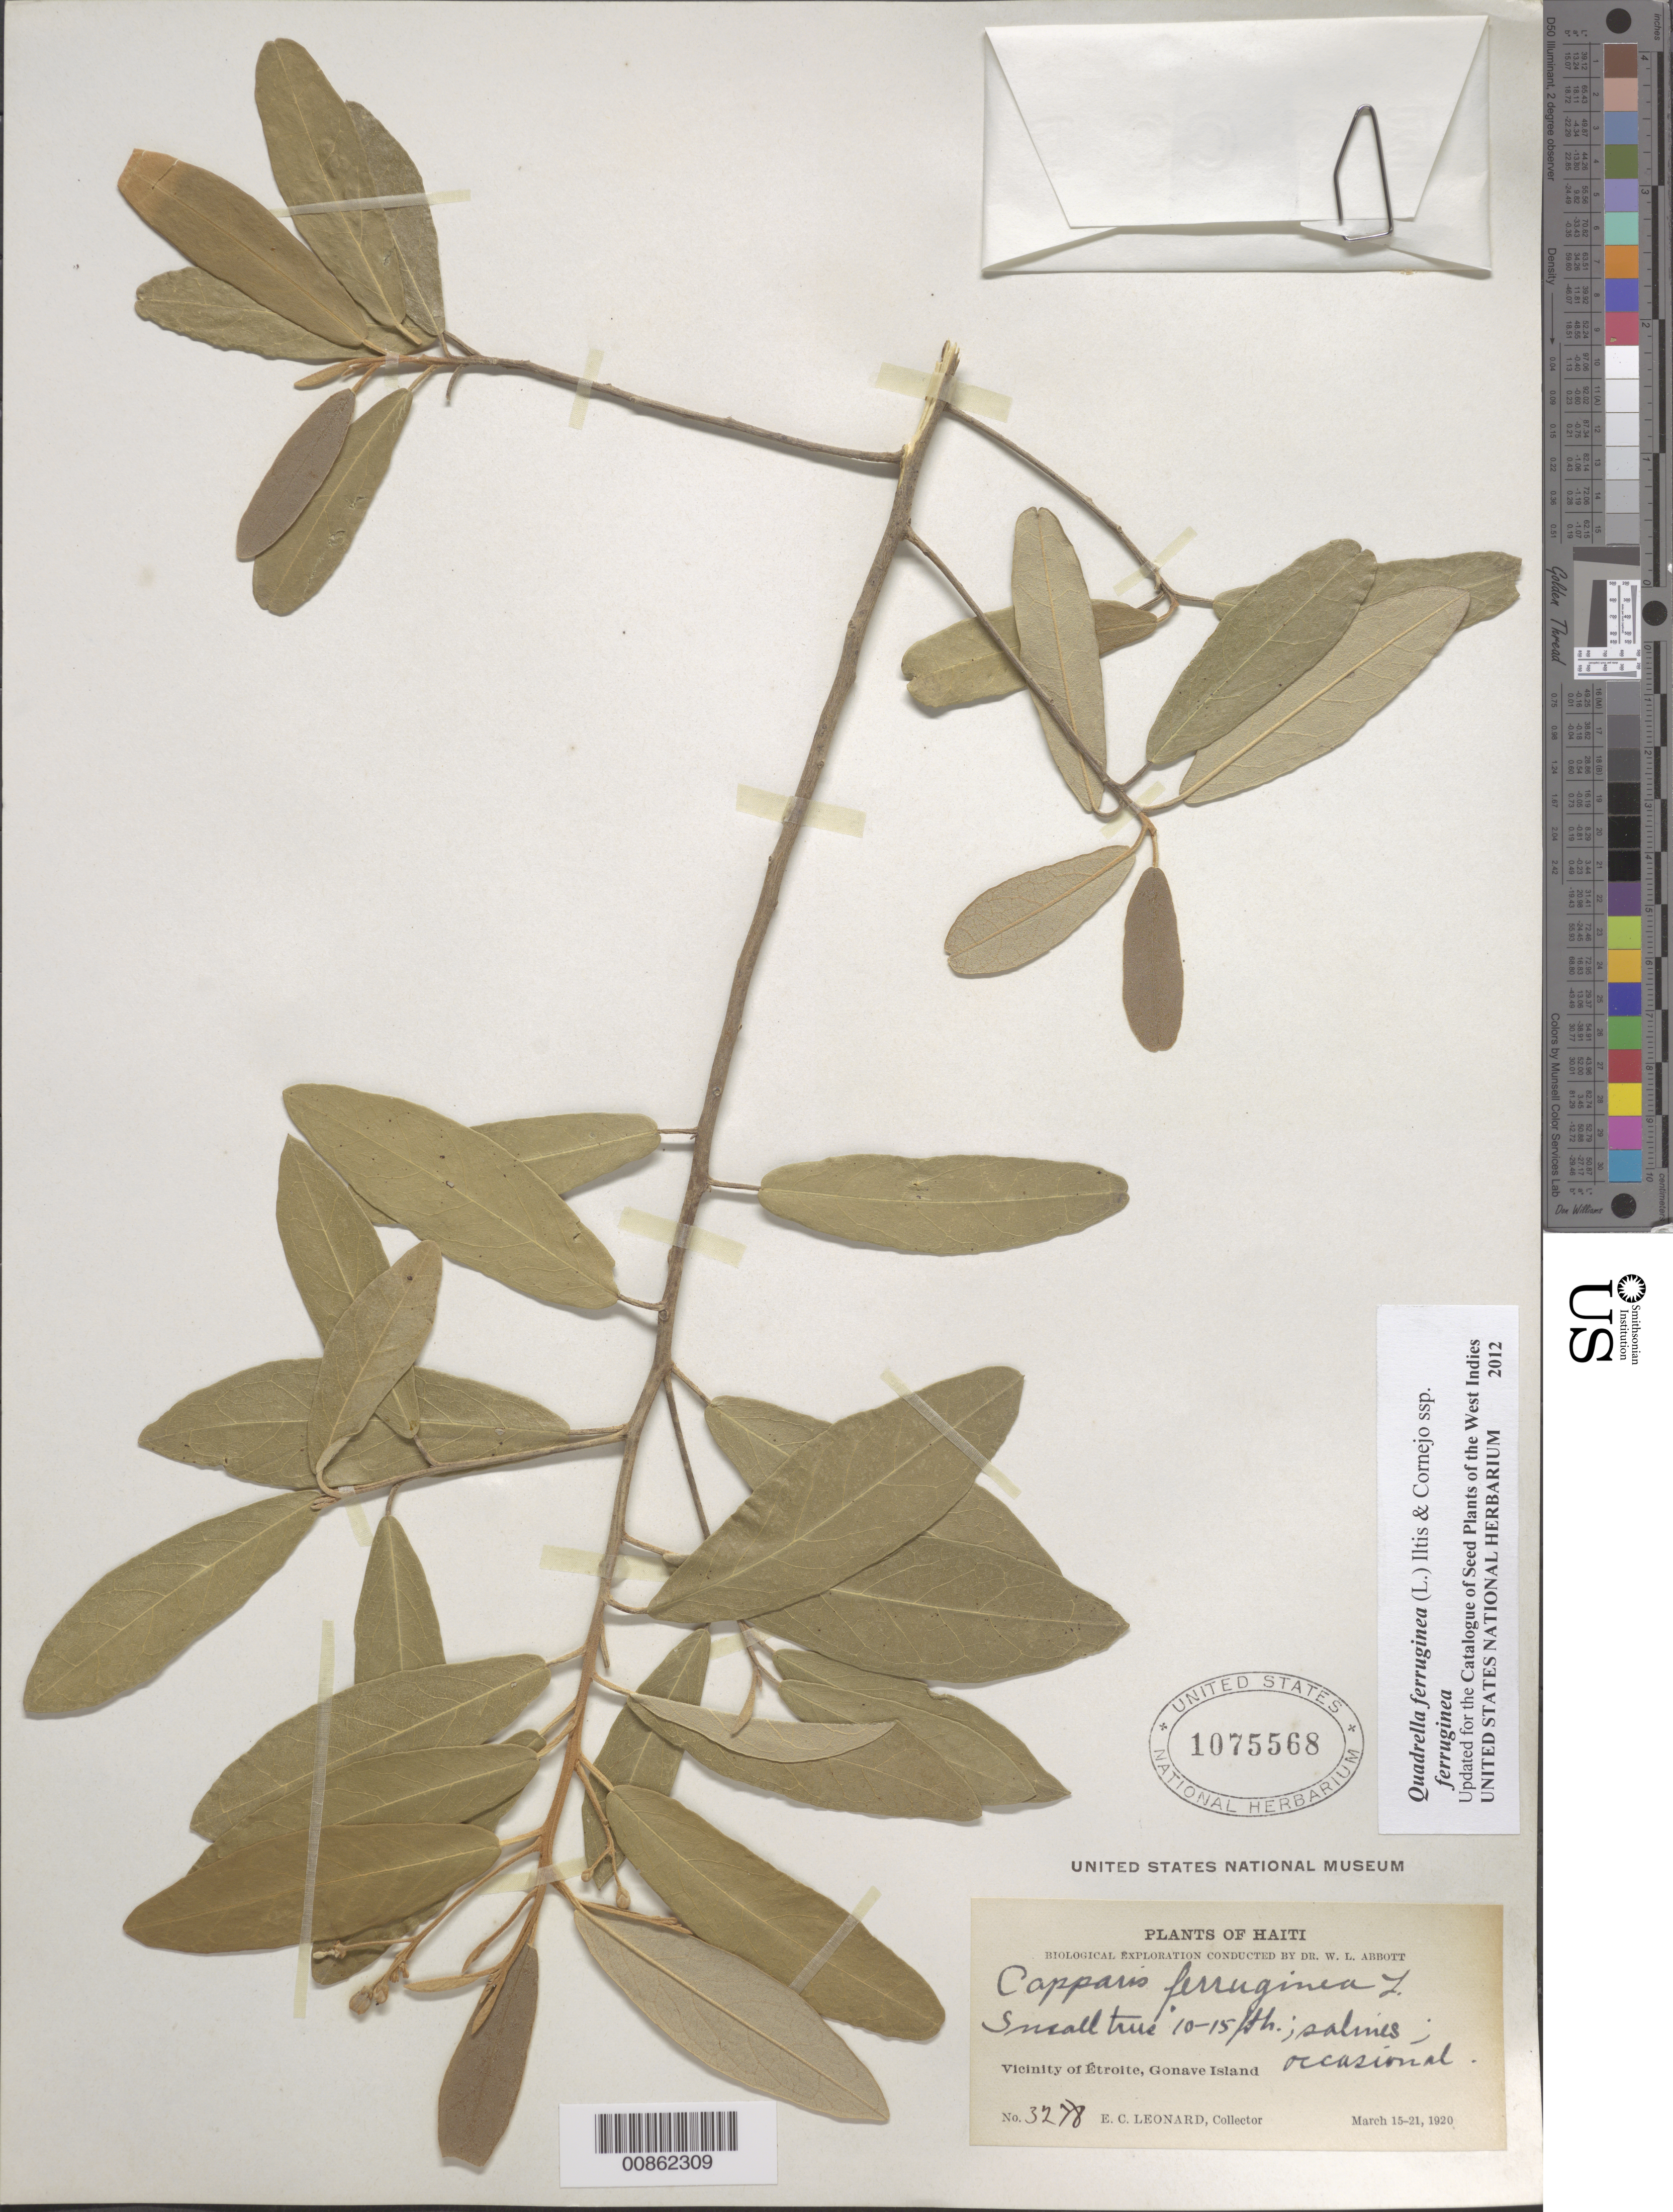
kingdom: Plantae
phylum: Tracheophyta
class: Magnoliopsida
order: Brassicales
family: Capparaceae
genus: Quadrella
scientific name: Quadrella ferruginea subsp. ferruginea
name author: (L.) Cornejo & Iltis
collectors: E. C. Leonard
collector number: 3278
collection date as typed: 15 Mar 1920 to 21 Mar 1920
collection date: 1920-03-15/1920-03-21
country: Haiti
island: Île de la Gonâve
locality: Vicinity of Étroite, Gonave Island.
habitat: Salines.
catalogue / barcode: US 1075568